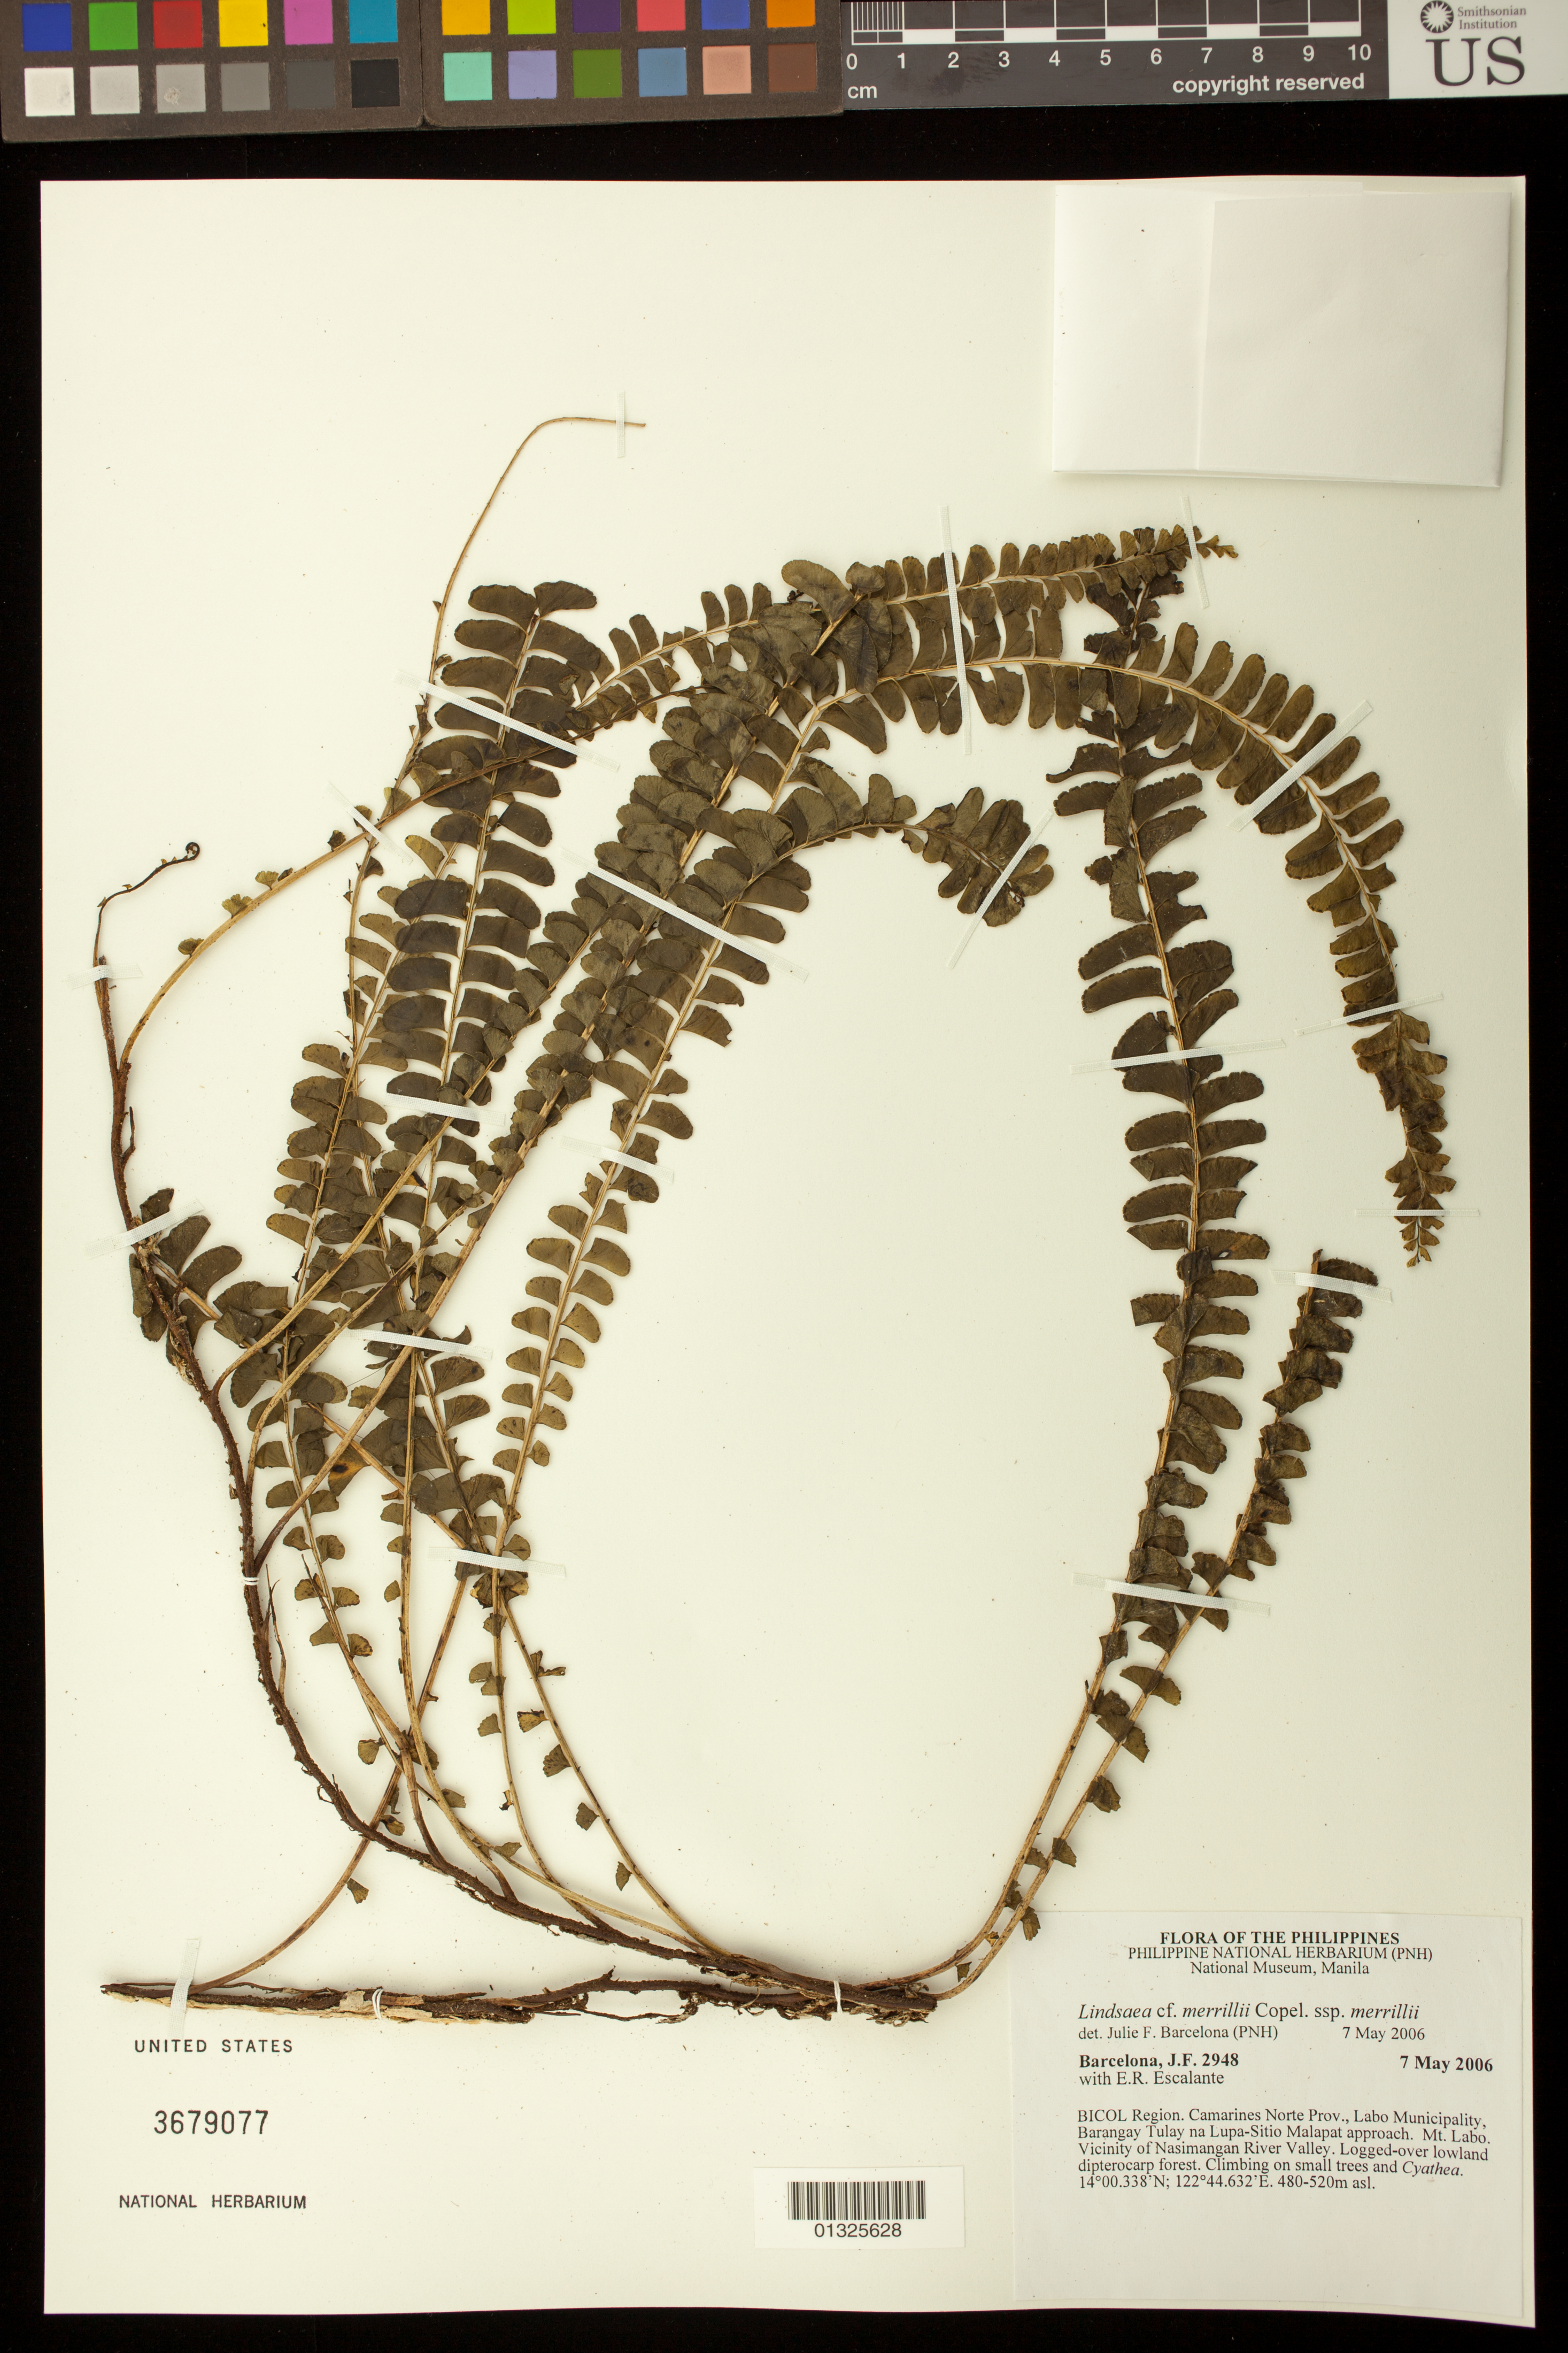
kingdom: Plantae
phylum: Tracheophyta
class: Polypodiopsida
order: Polypodiales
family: Lindsaeaceae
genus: Lindsaea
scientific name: Lindsaea merrillii subsp. merrillii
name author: Copel.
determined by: Barcelona, J. F.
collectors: J. F. Barcelona & E. Escalante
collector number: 2948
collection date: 2006-05-07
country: Philippines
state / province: Bicol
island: Luzon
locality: Bicol Region. Camarines Norte Prov., Labo Municipality, Barangay Tulay na Lupa approach, Sitio Kalantas, Mt. Labo, Vicinity of Nasimangan River Valley.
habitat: Logged-over lowland dipterocarp forest.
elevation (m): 480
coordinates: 14 00.338 N, 122 44.632 E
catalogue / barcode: US 3679077